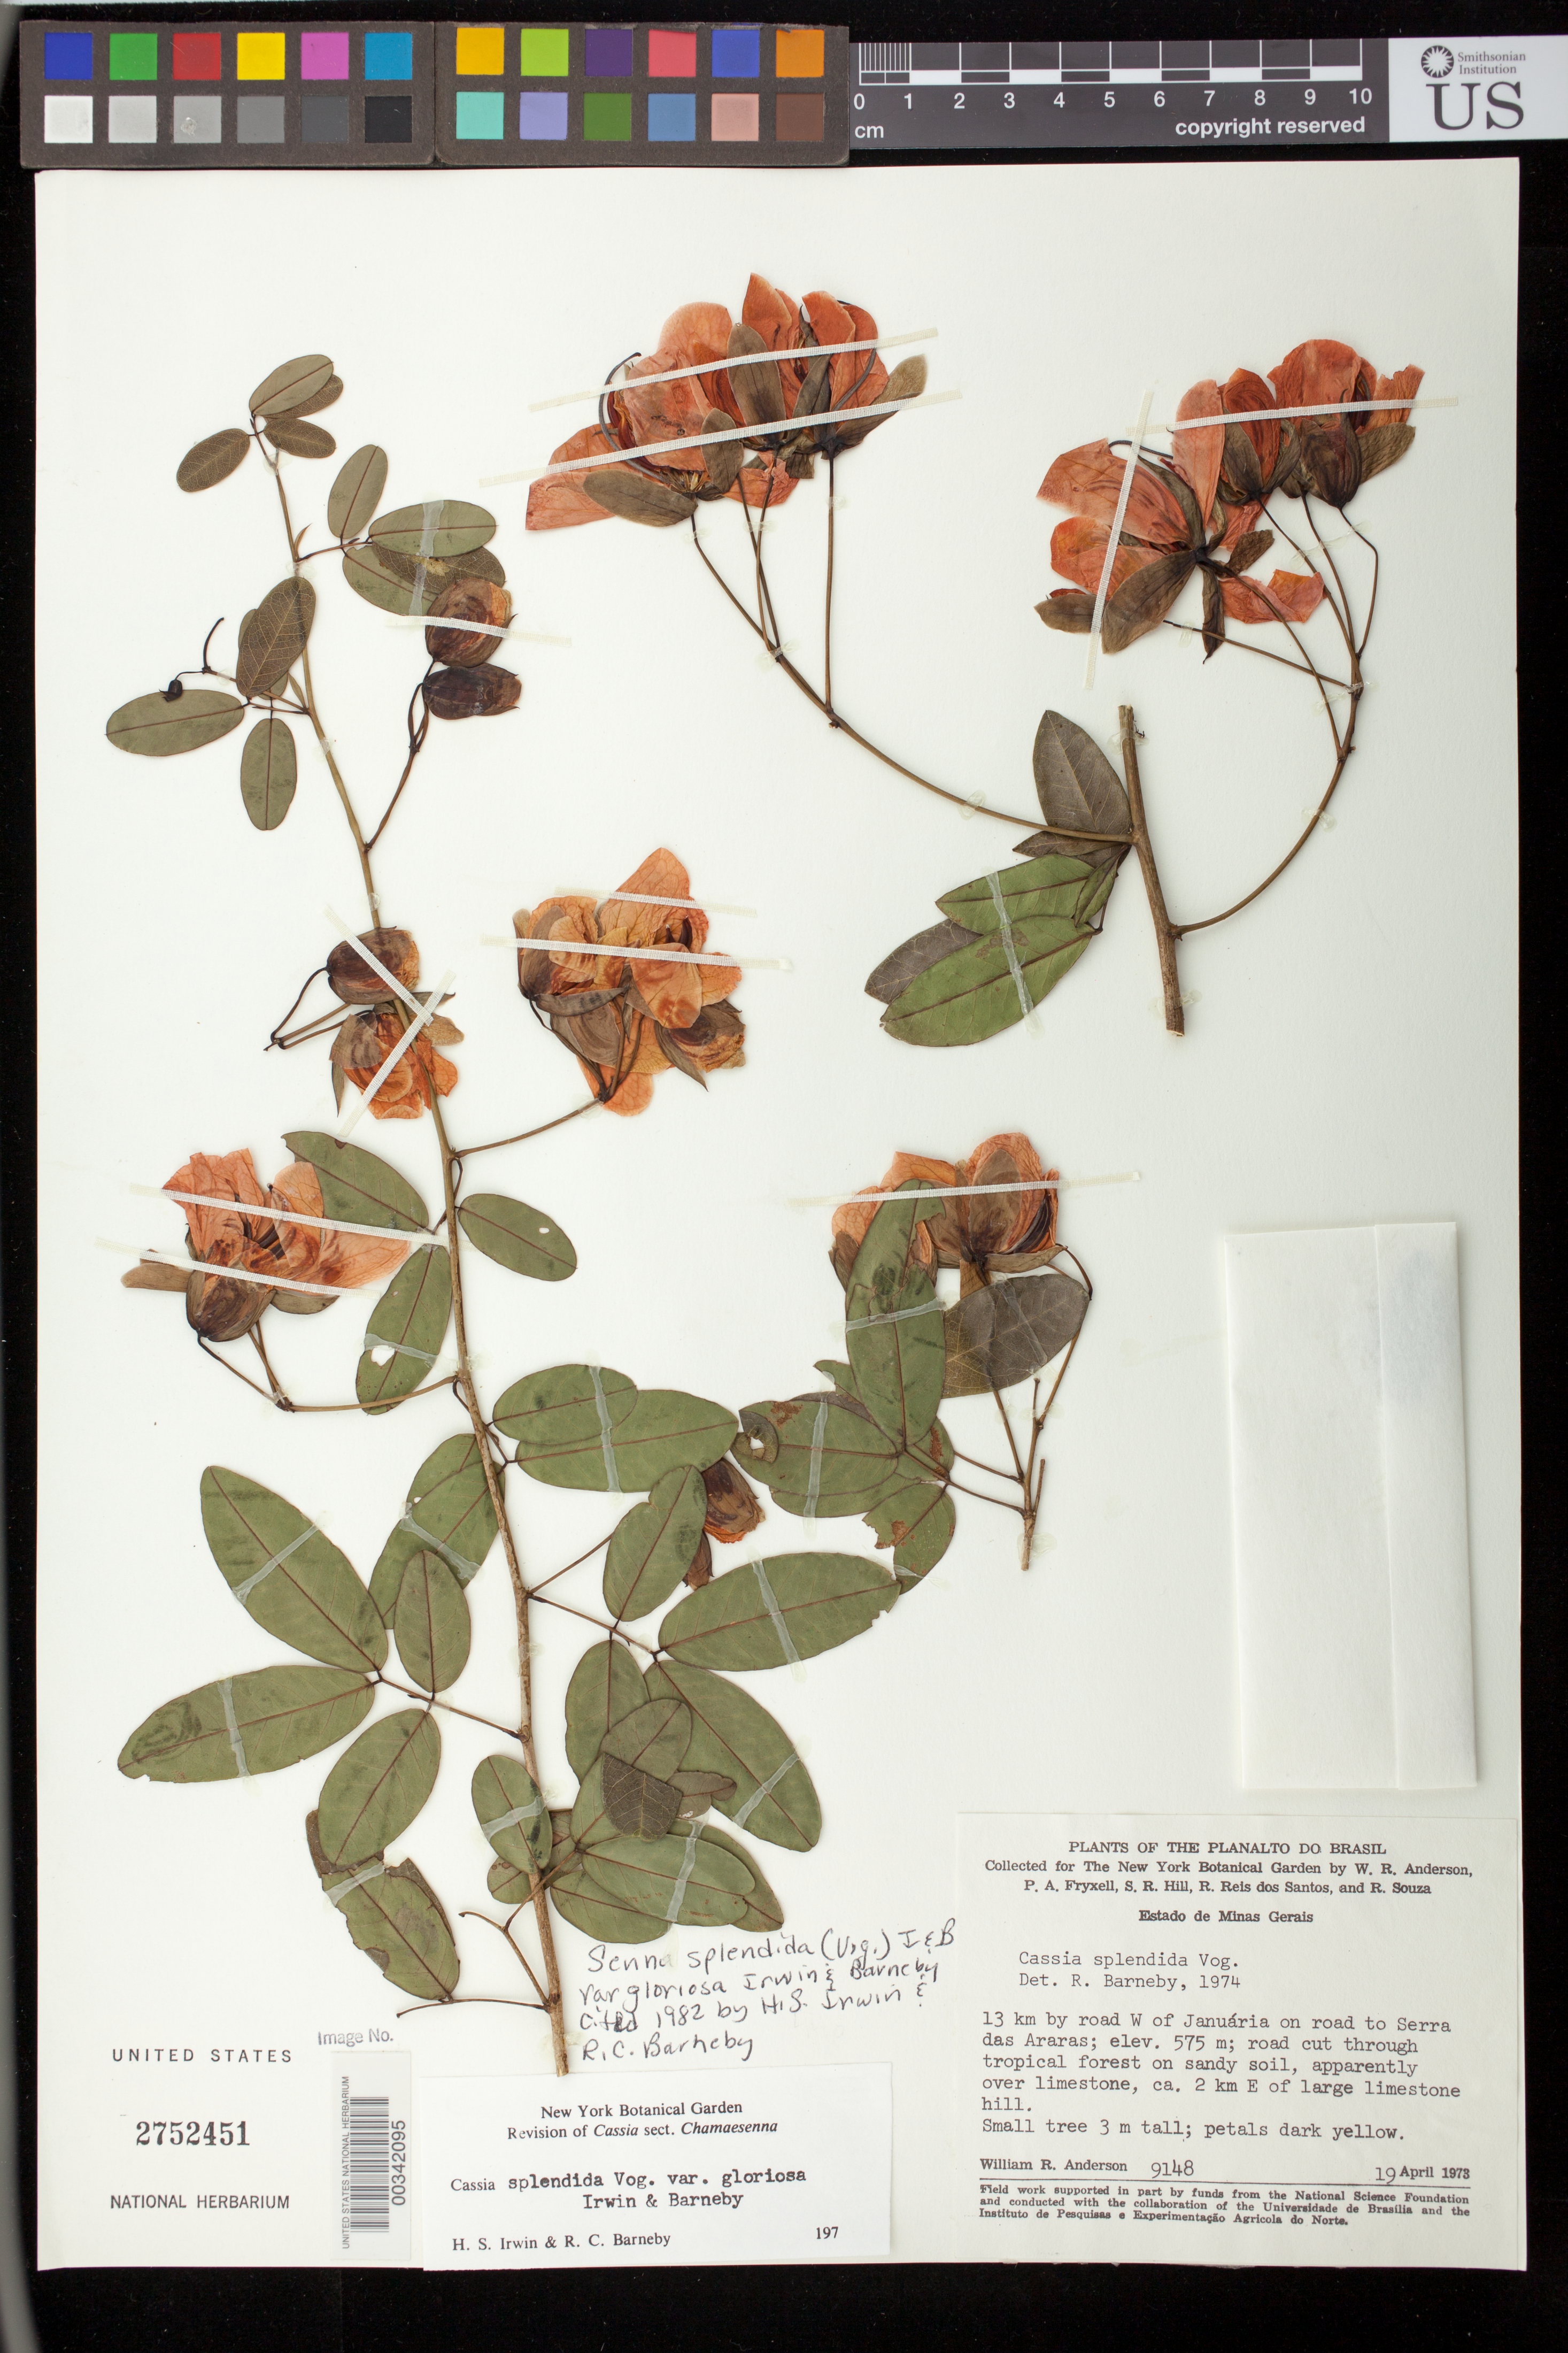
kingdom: Plantae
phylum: Tracheophyta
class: Magnoliopsida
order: Fabales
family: Fabaceae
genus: Senna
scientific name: Senna splendida var. gloriosa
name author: H.S. Irwin & Barneby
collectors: W. R. Anderson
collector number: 9148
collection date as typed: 19 Apr 1973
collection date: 1973-04-19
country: Brazil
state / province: Minas Gerais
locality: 13 km by road w of januaria on road to serra das araras; ca 2 km e of large limestone hill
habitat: Road cut thru tropical forest on sandy soil, app. over limestone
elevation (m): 575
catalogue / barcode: US 2752451